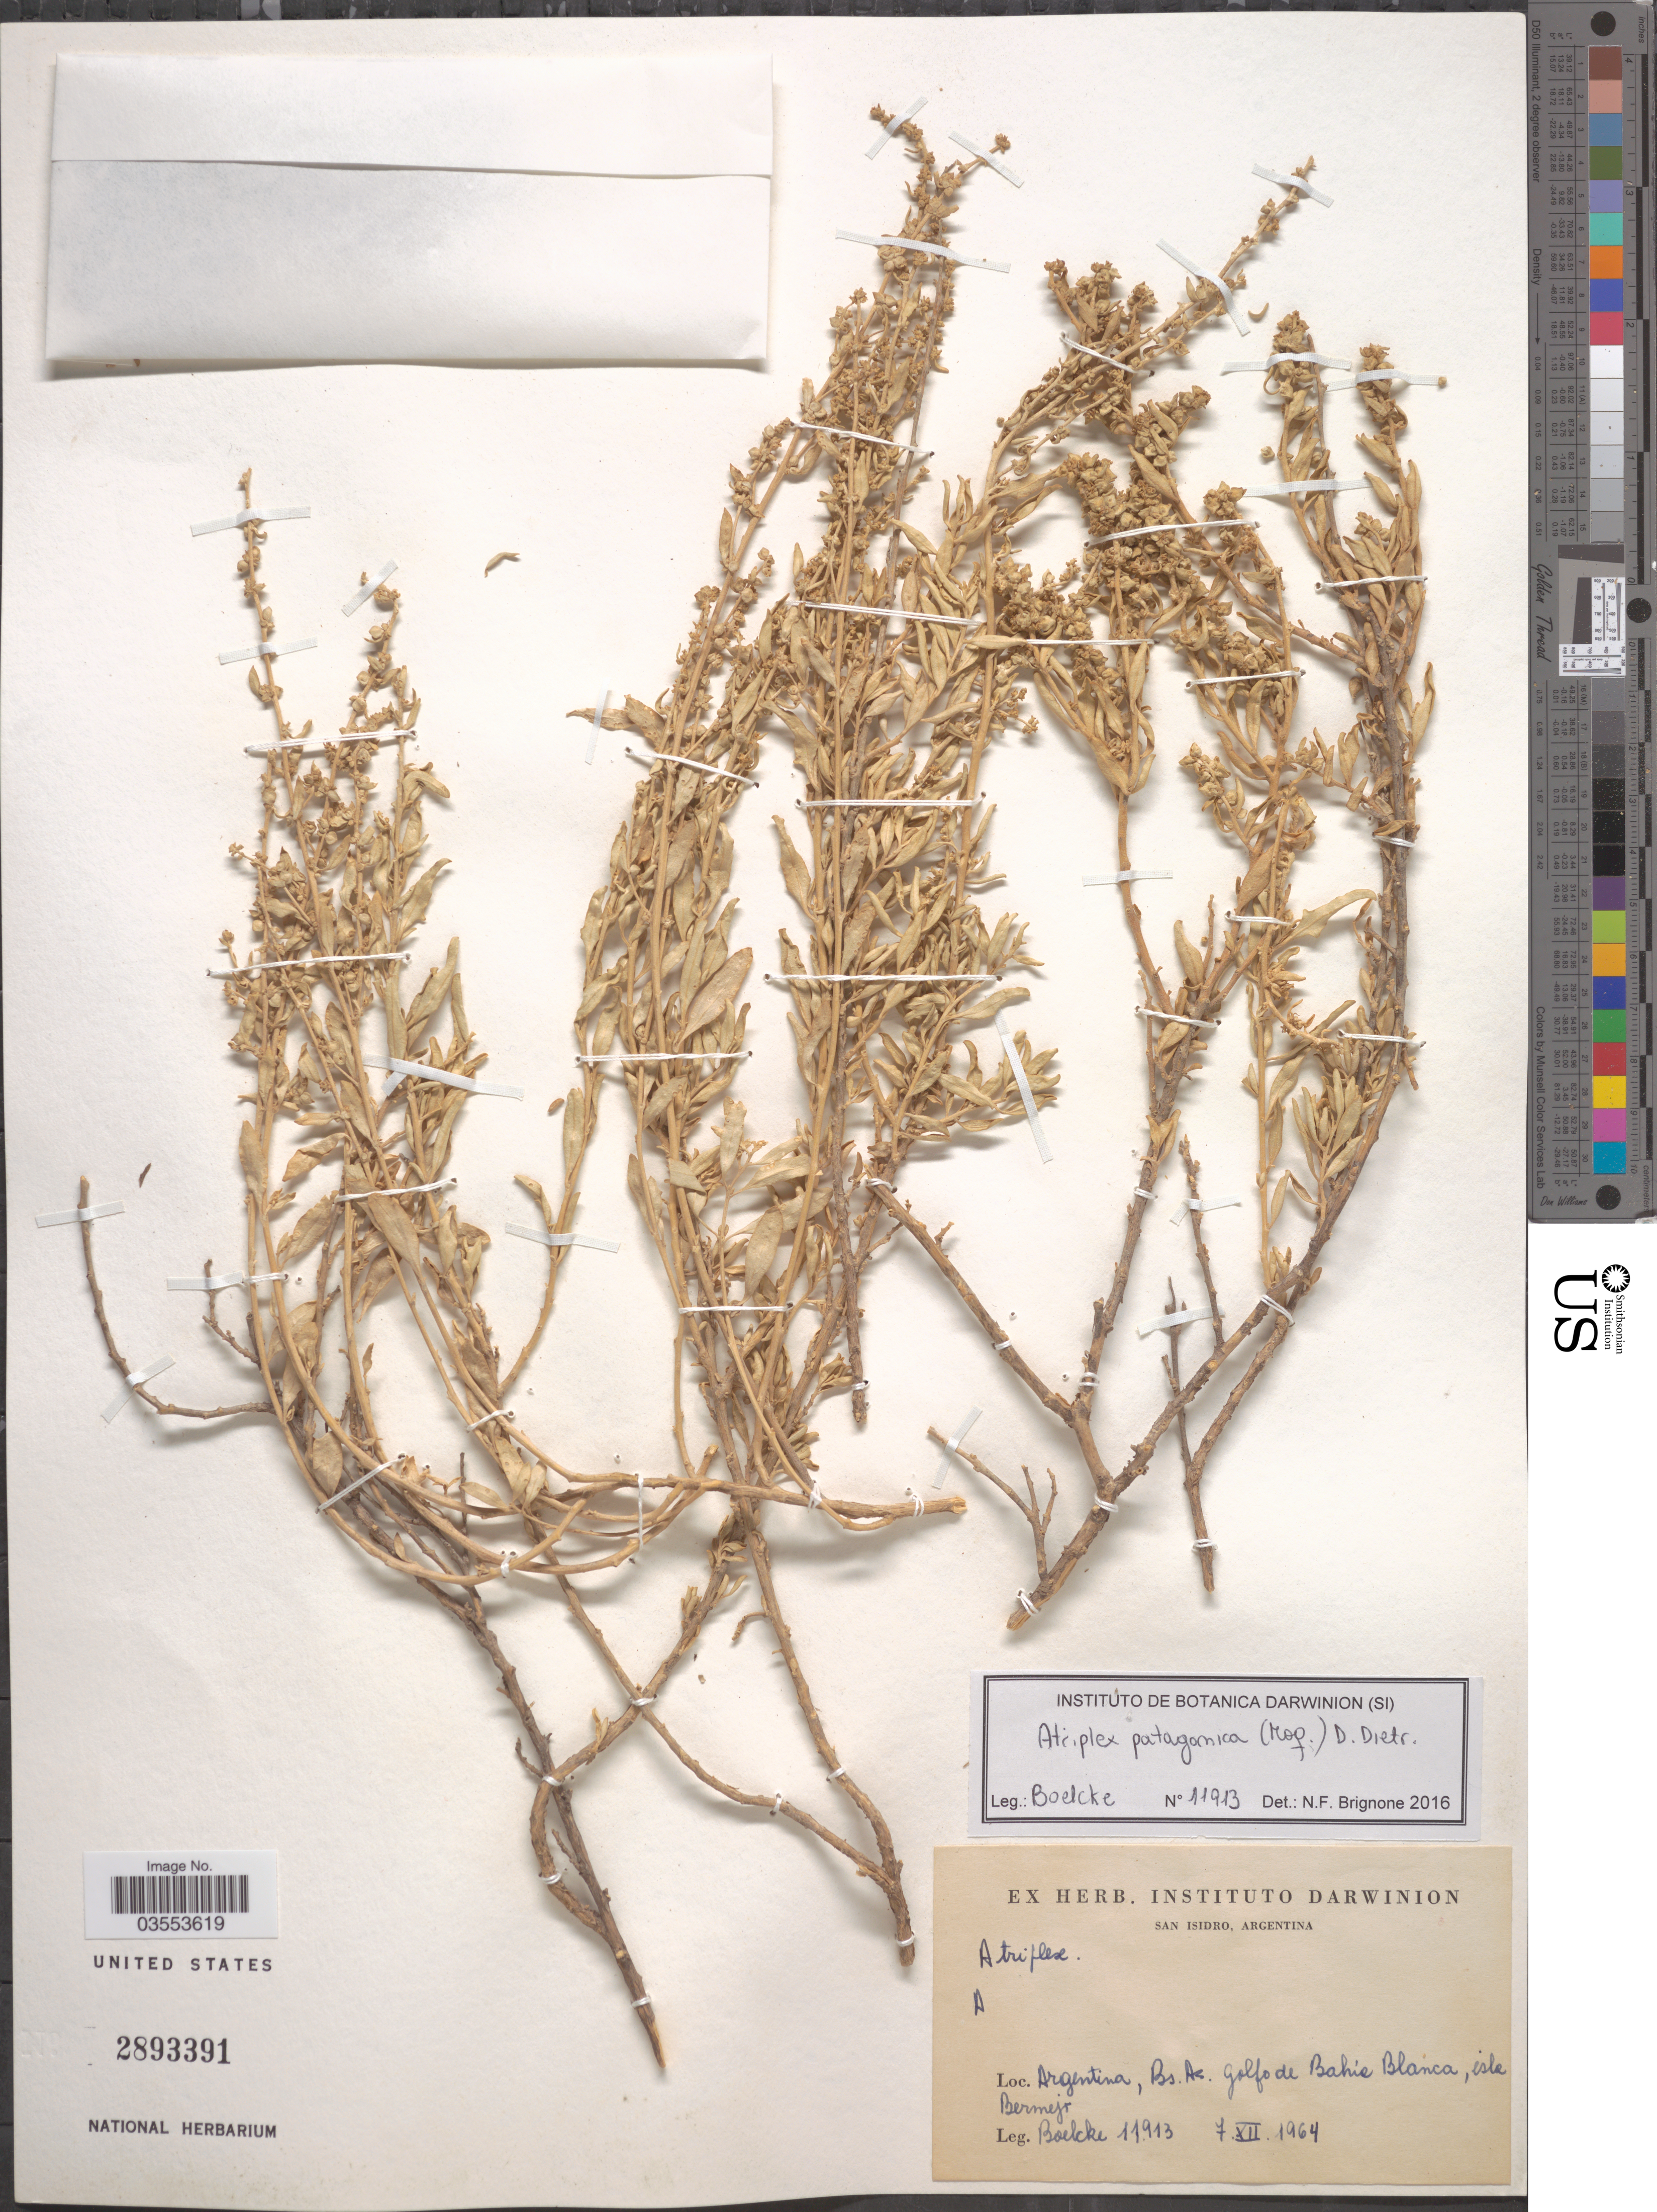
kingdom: Plantae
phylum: Tracheophyta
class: Magnoliopsida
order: Caryophyllales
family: Amaranthaceae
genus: Atriplex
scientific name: Atriplex sp.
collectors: Boelcke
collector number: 11913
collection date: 1964-12-07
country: Argentina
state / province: Buenos Aires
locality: Bs. As, Golfo de Bahia Blanca, isla Bermejr.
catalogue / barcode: US 2893391